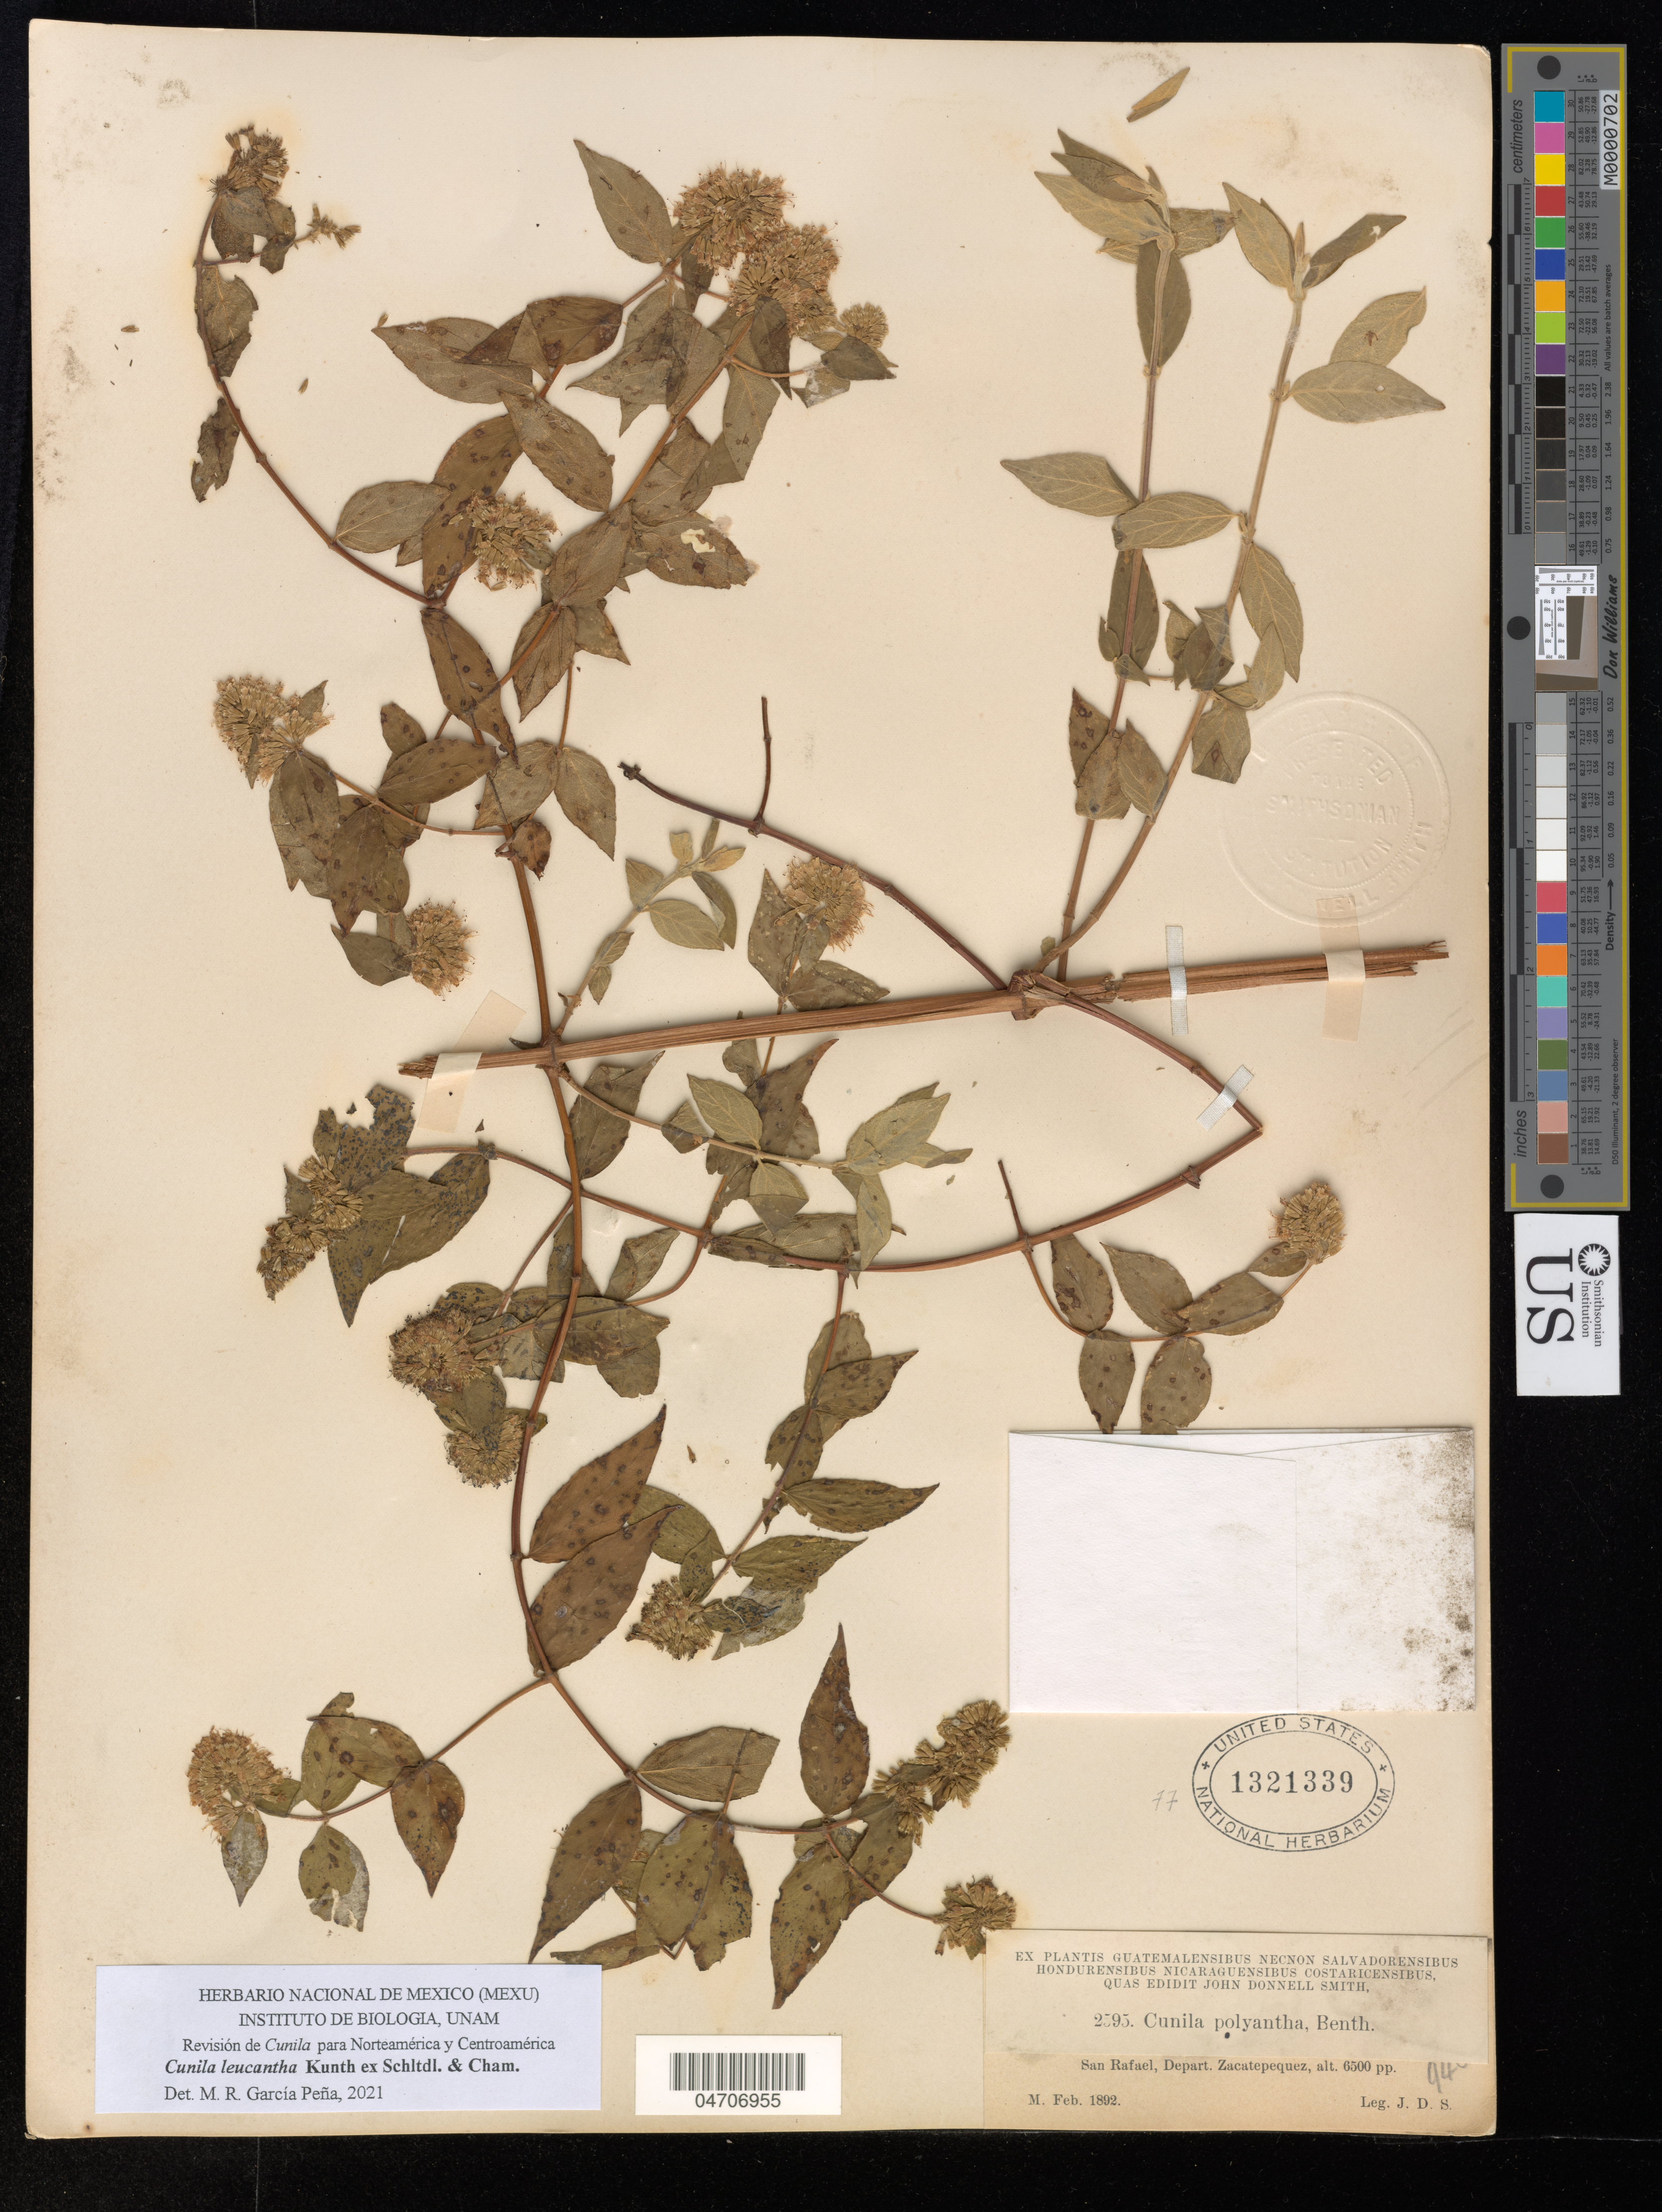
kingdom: Plantae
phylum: Tracheophyta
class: Magnoliopsida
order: Lamiales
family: Lamiaceae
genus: Cunila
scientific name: Cunila leucantha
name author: Kunth ex Schltdl. & Cham.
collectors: J. Donnell Smith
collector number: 2595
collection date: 1892-02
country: Guatemala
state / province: Sacatepequez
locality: San Rafael, Depart. Zacatepequez.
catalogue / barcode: US 1321339